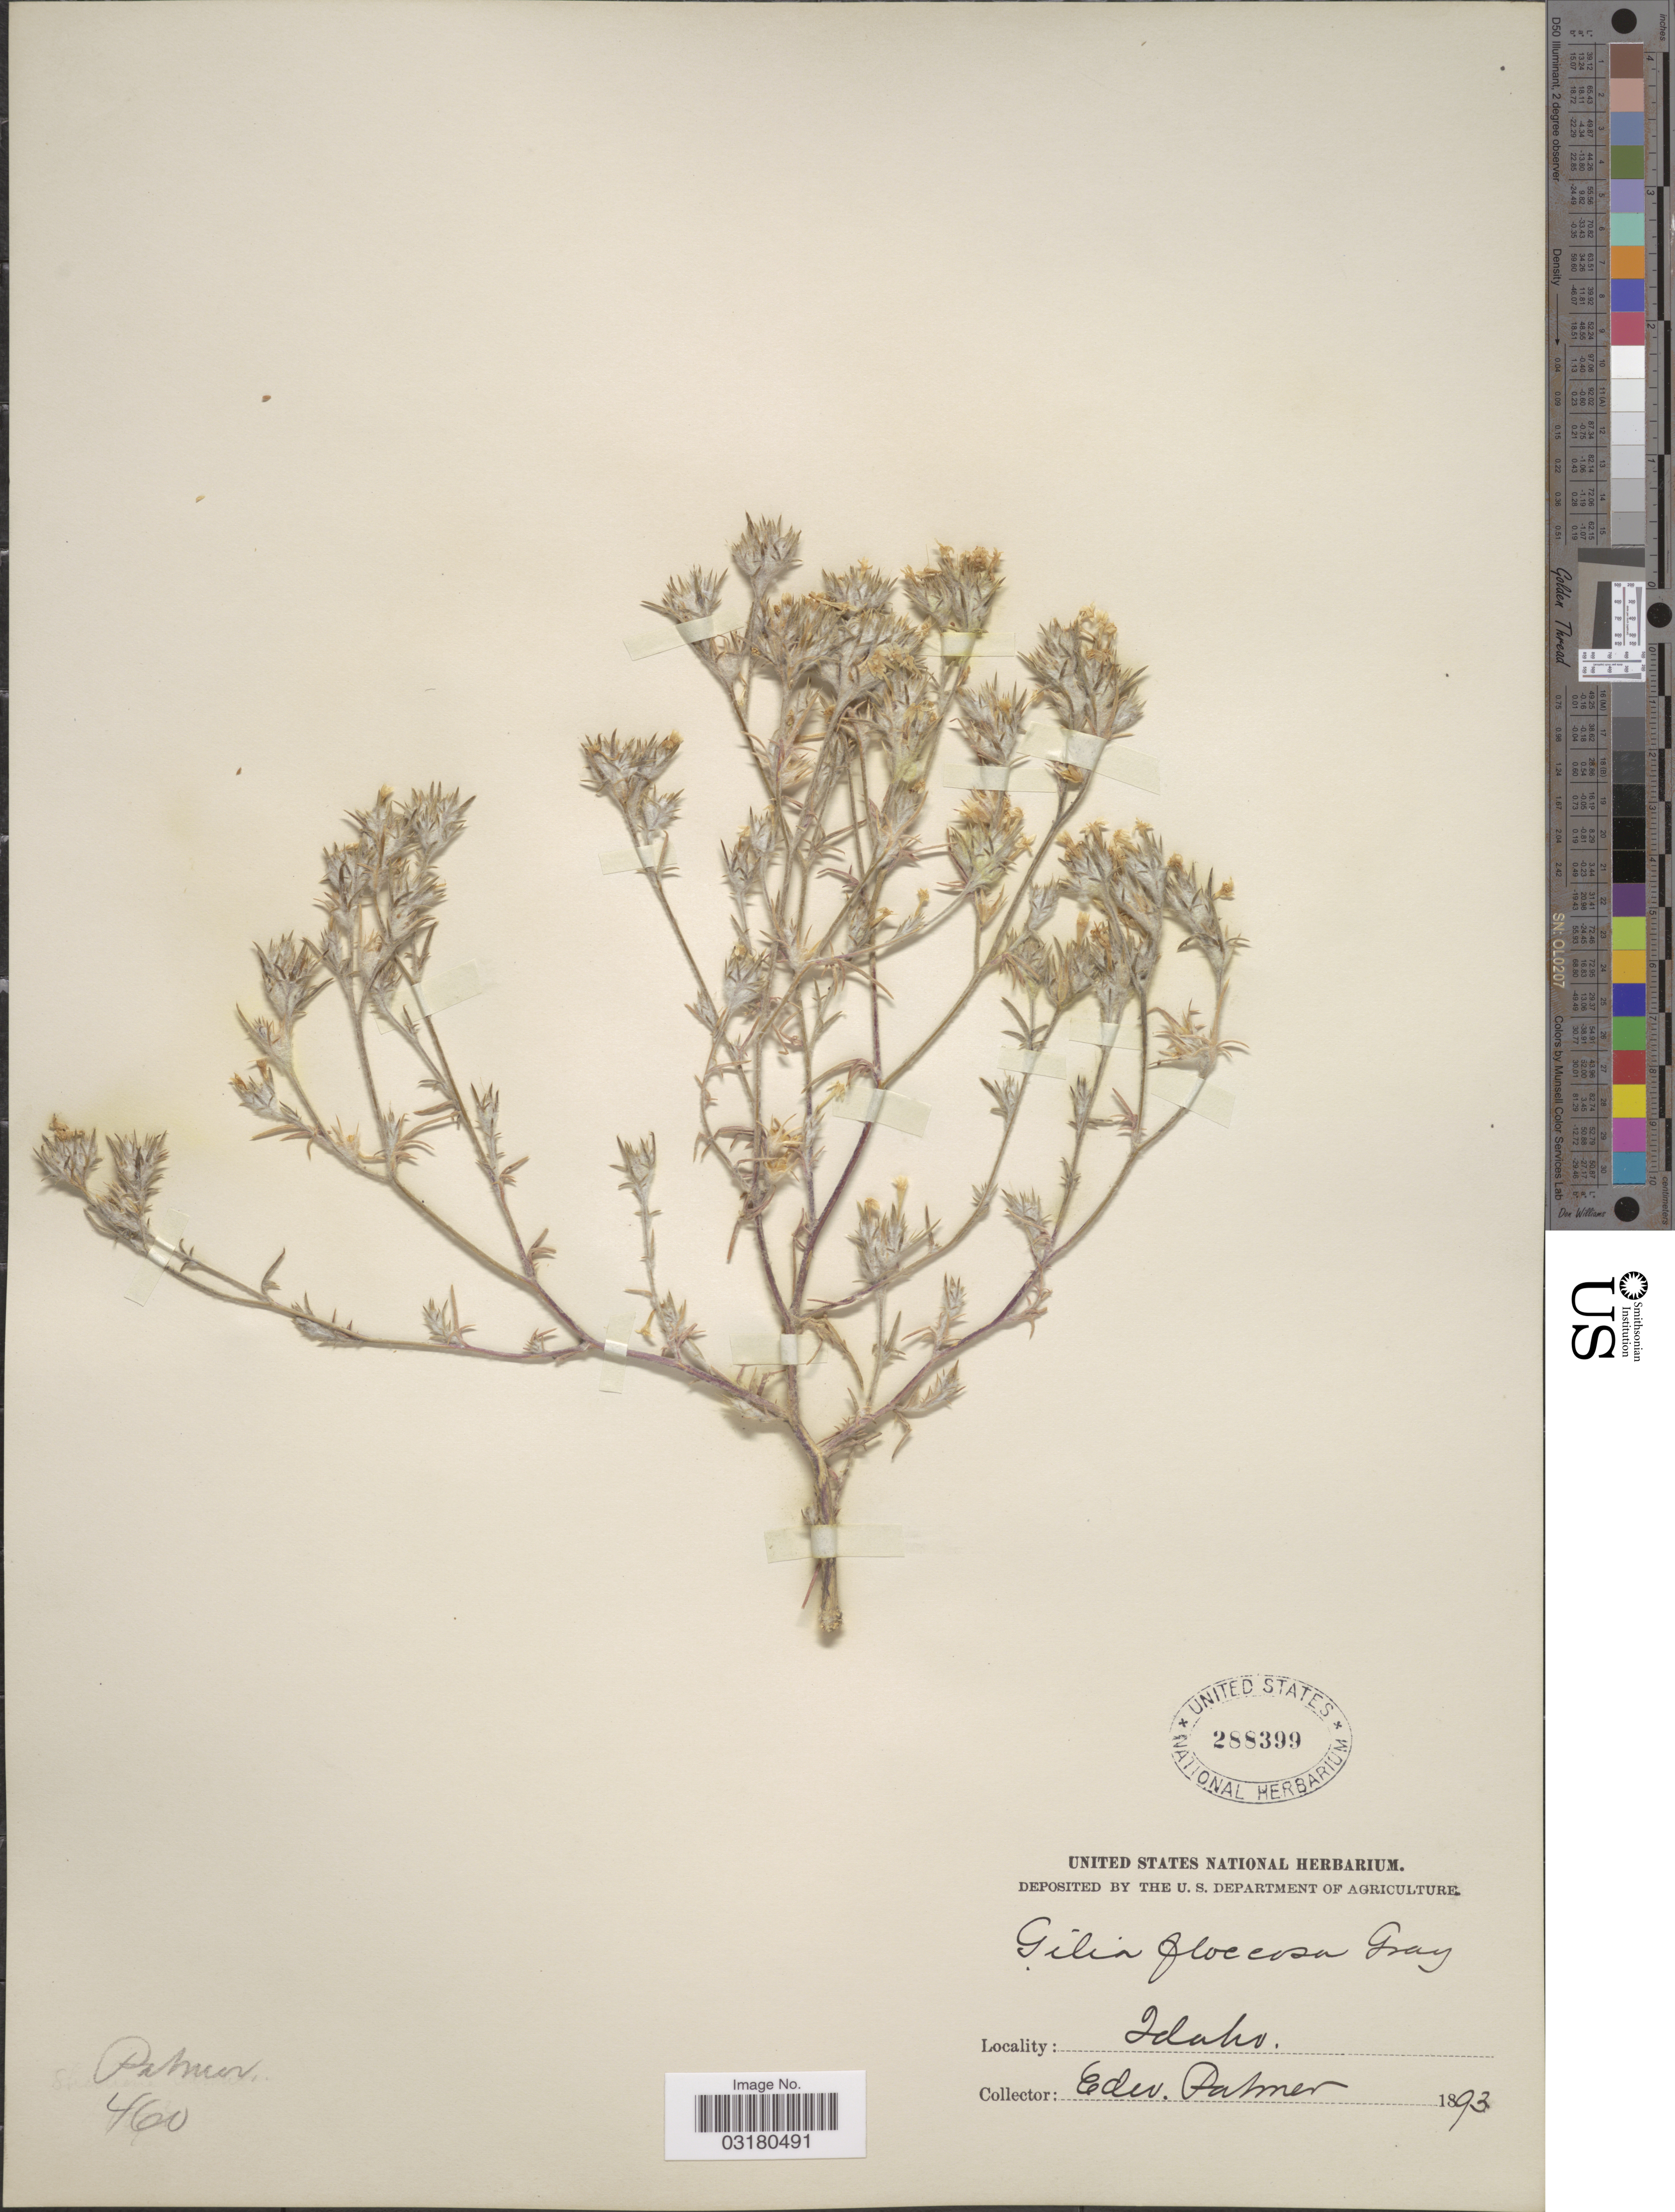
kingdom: Plantae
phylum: Tracheophyta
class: Magnoliopsida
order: Ericales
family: Polemoniaceae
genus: Eriastrum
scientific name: Eriastrum wilcoxii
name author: (A. Nelson) H. Mason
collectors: E. Palmer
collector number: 460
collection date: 1893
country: United States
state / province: Idaho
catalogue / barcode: US 288399